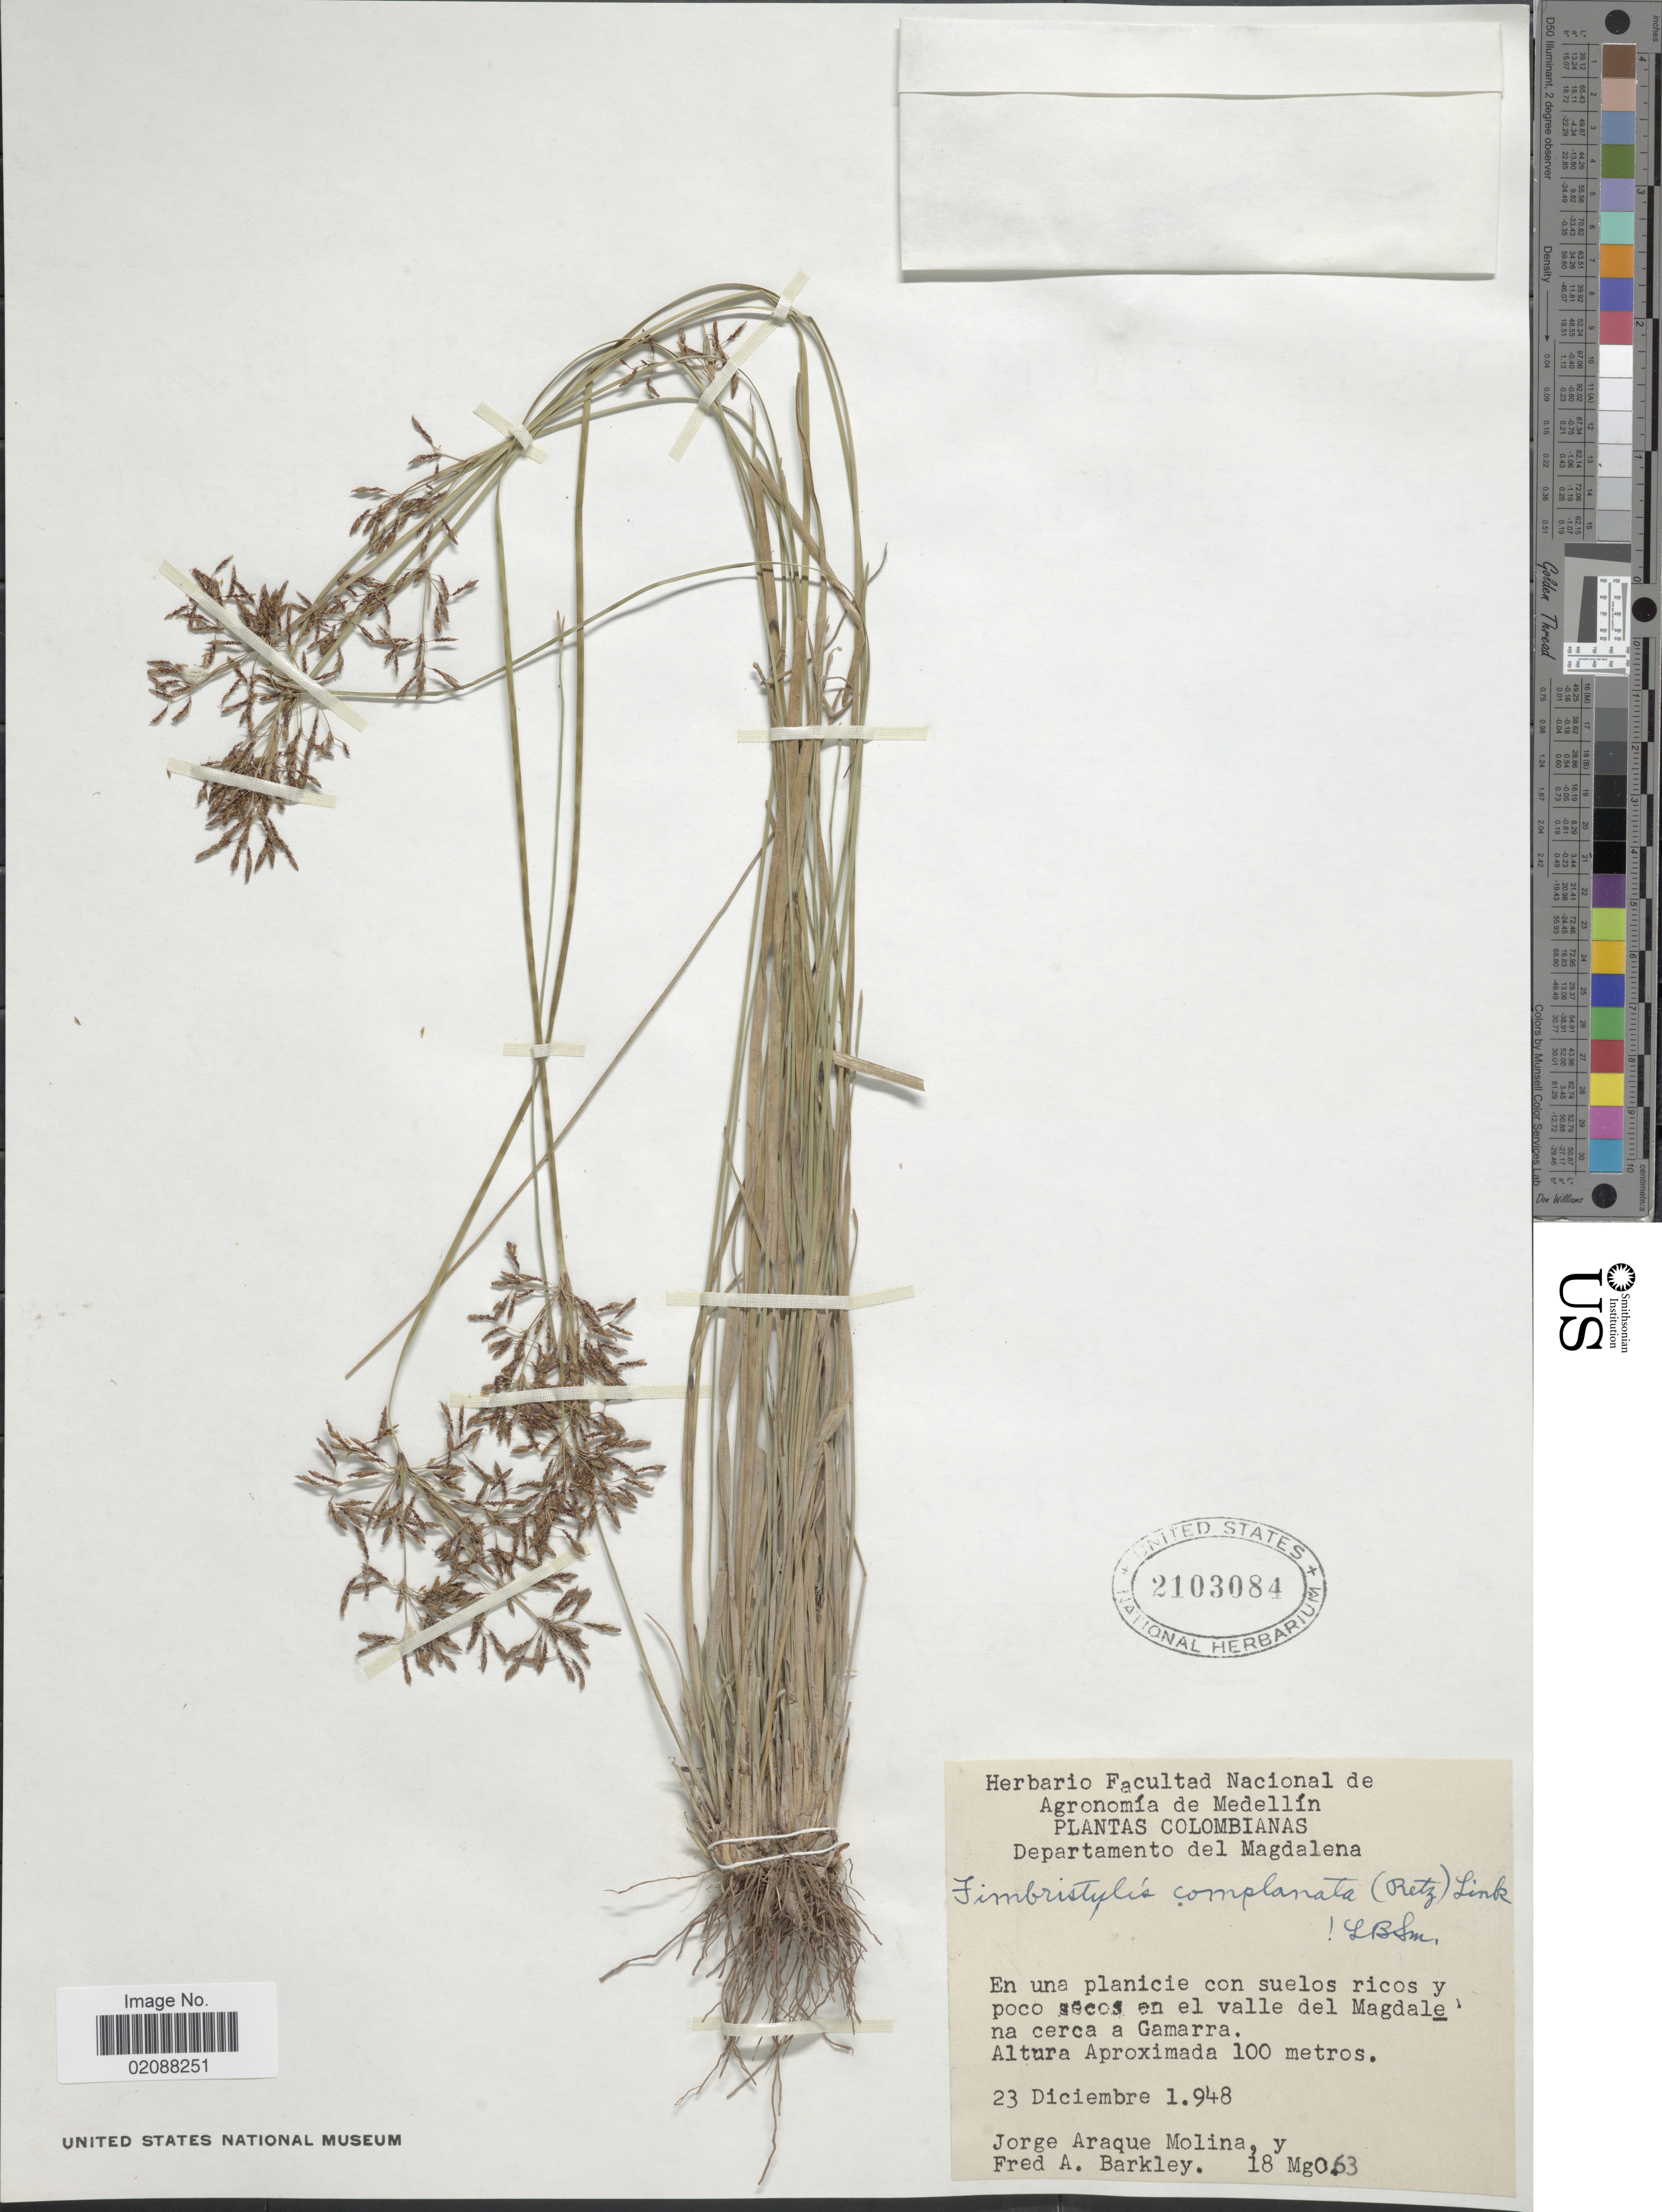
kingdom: Plantae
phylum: Tracheophyta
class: Liliopsida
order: Poales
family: Cyperaceae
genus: Fimbristylis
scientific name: Fimbristylis complanata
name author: (Retz.) Link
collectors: J. A. Molina & F. A. Barkley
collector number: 18Mg063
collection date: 1948-12-23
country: Colombia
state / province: Magdalena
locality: En el valle del Magdalena cerca a Gamarra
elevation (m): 100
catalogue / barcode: US 2103084